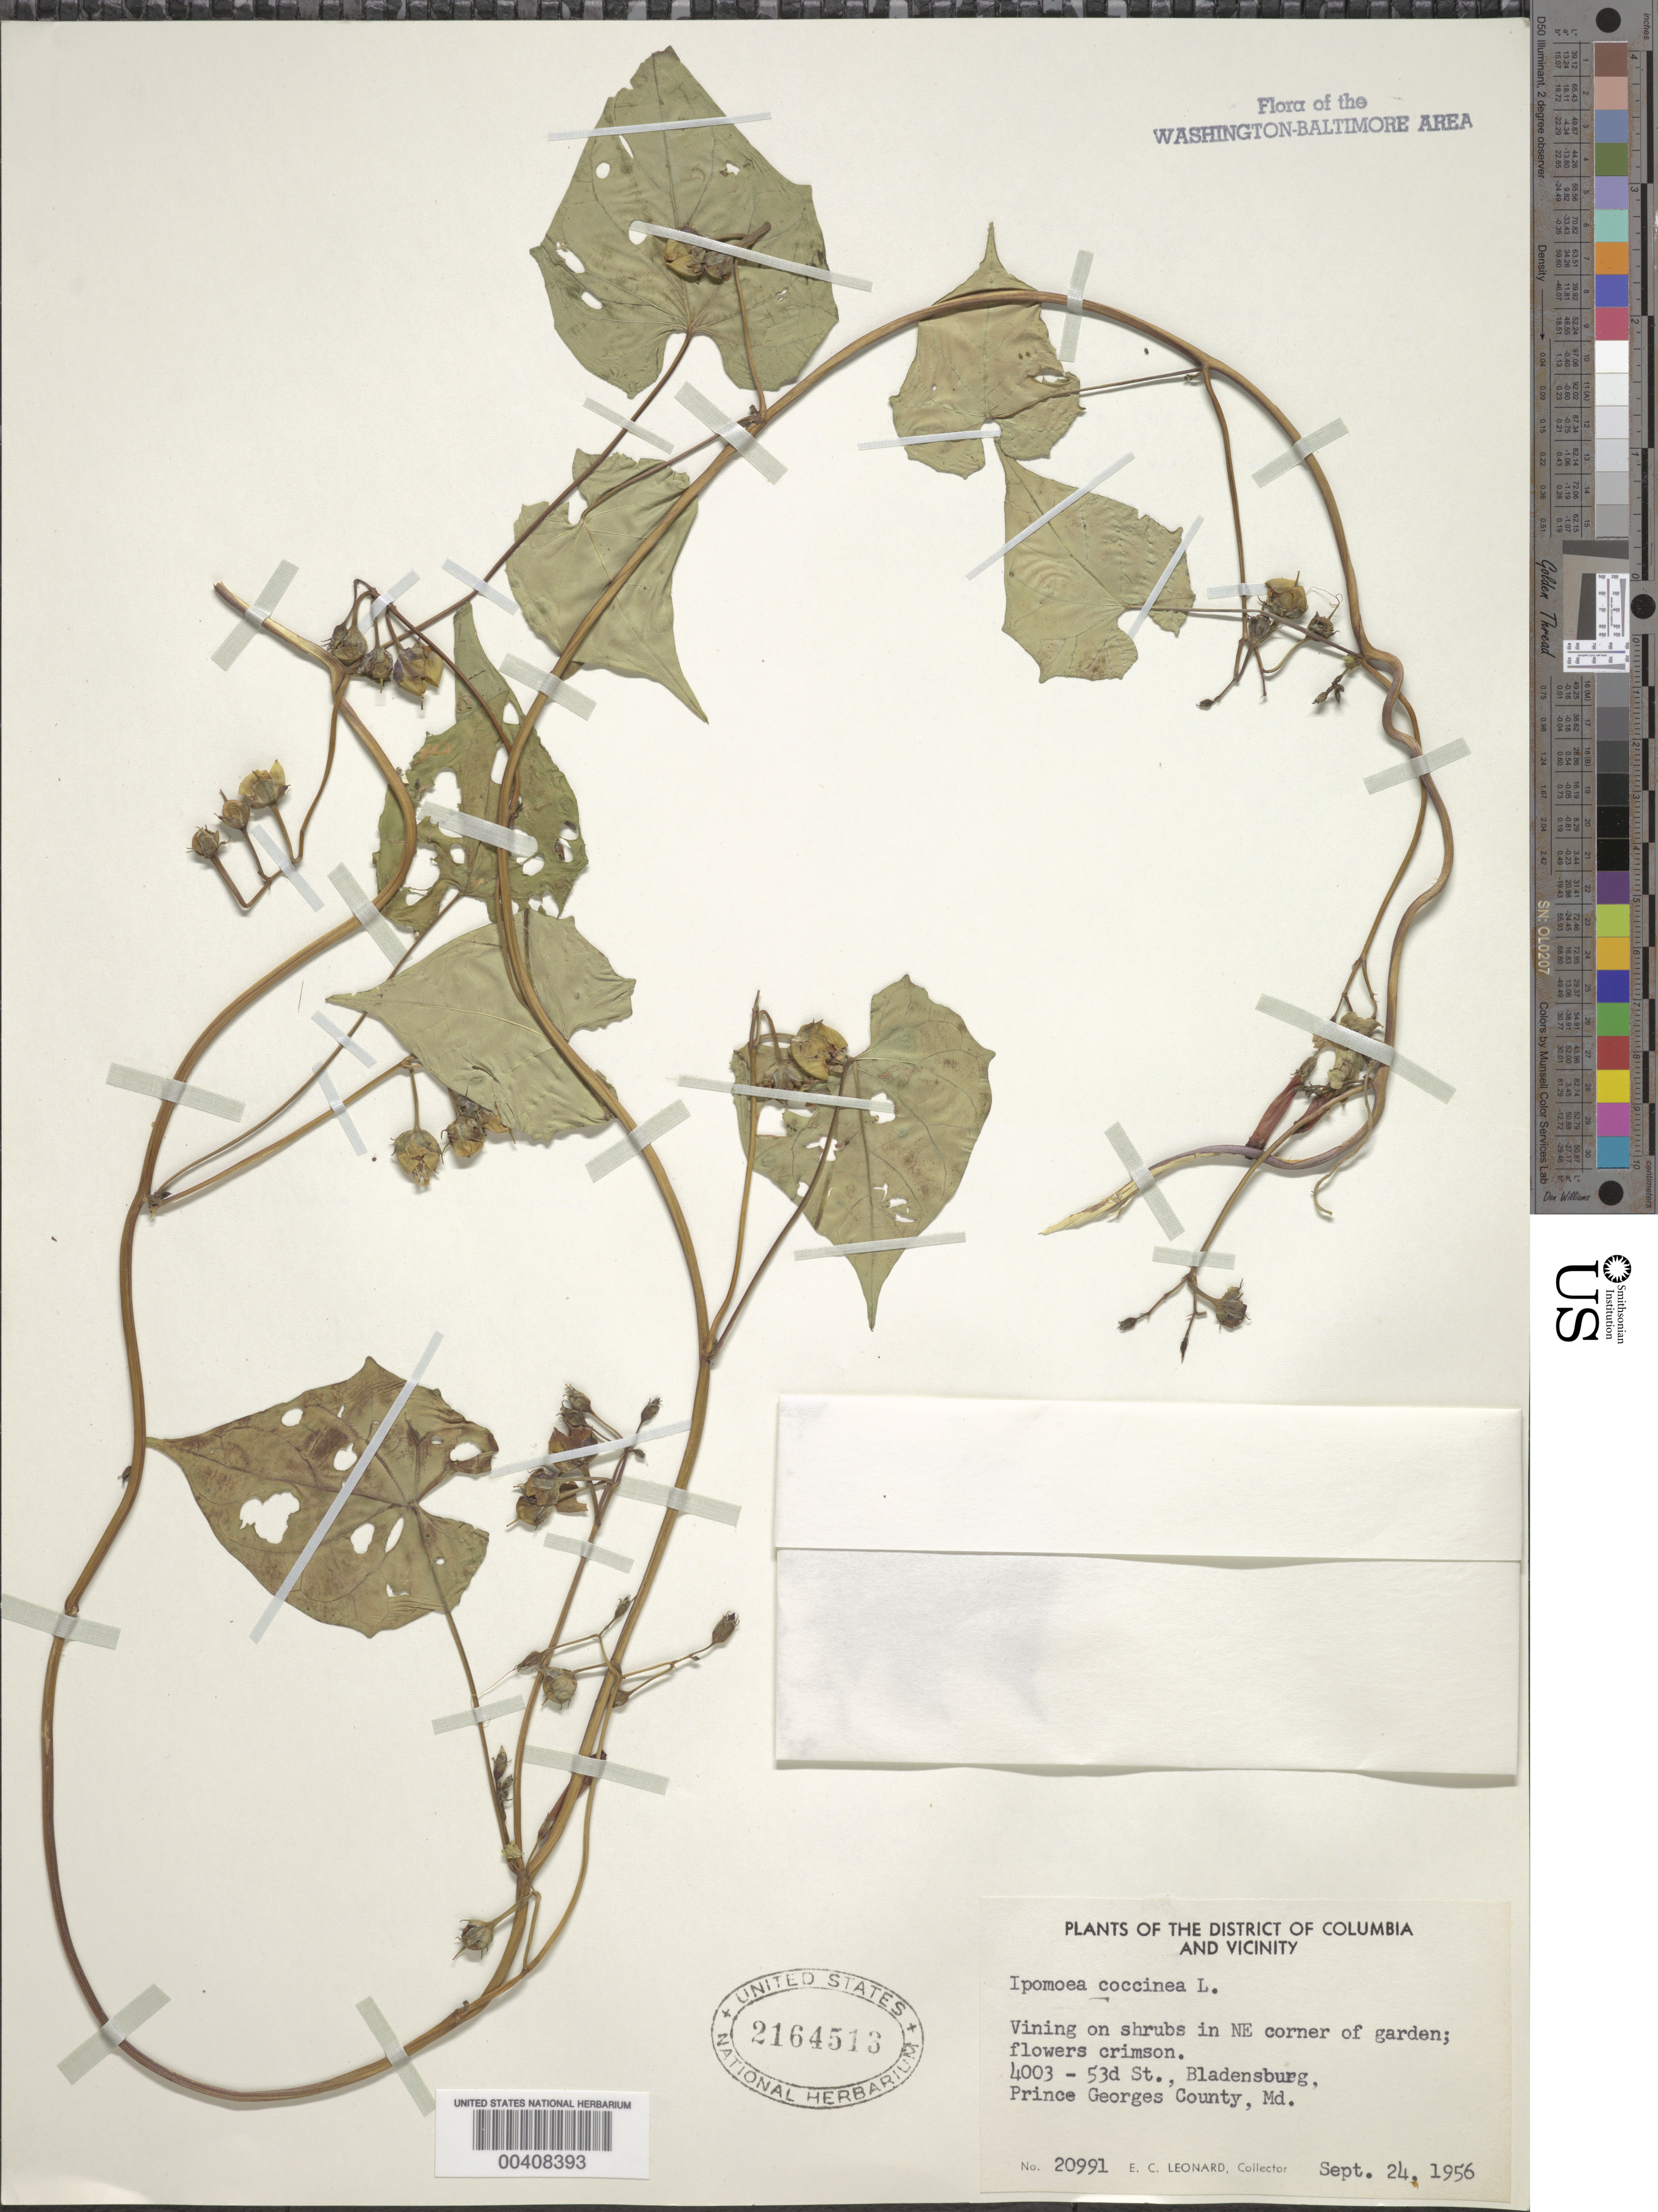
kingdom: Plantae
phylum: Tracheophyta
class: Magnoliopsida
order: Solanales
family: Convolvulaceae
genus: Ipomoea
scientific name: Ipomoea coccinea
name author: L.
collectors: E. C. Leonard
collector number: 20991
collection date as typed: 24 Sep 1956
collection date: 1956-09-24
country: United States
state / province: Maryland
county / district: Prince George's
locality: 4003 53rd St., Bladensburg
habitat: Vining on shrubs in ne corner of garden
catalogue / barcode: US 2164513